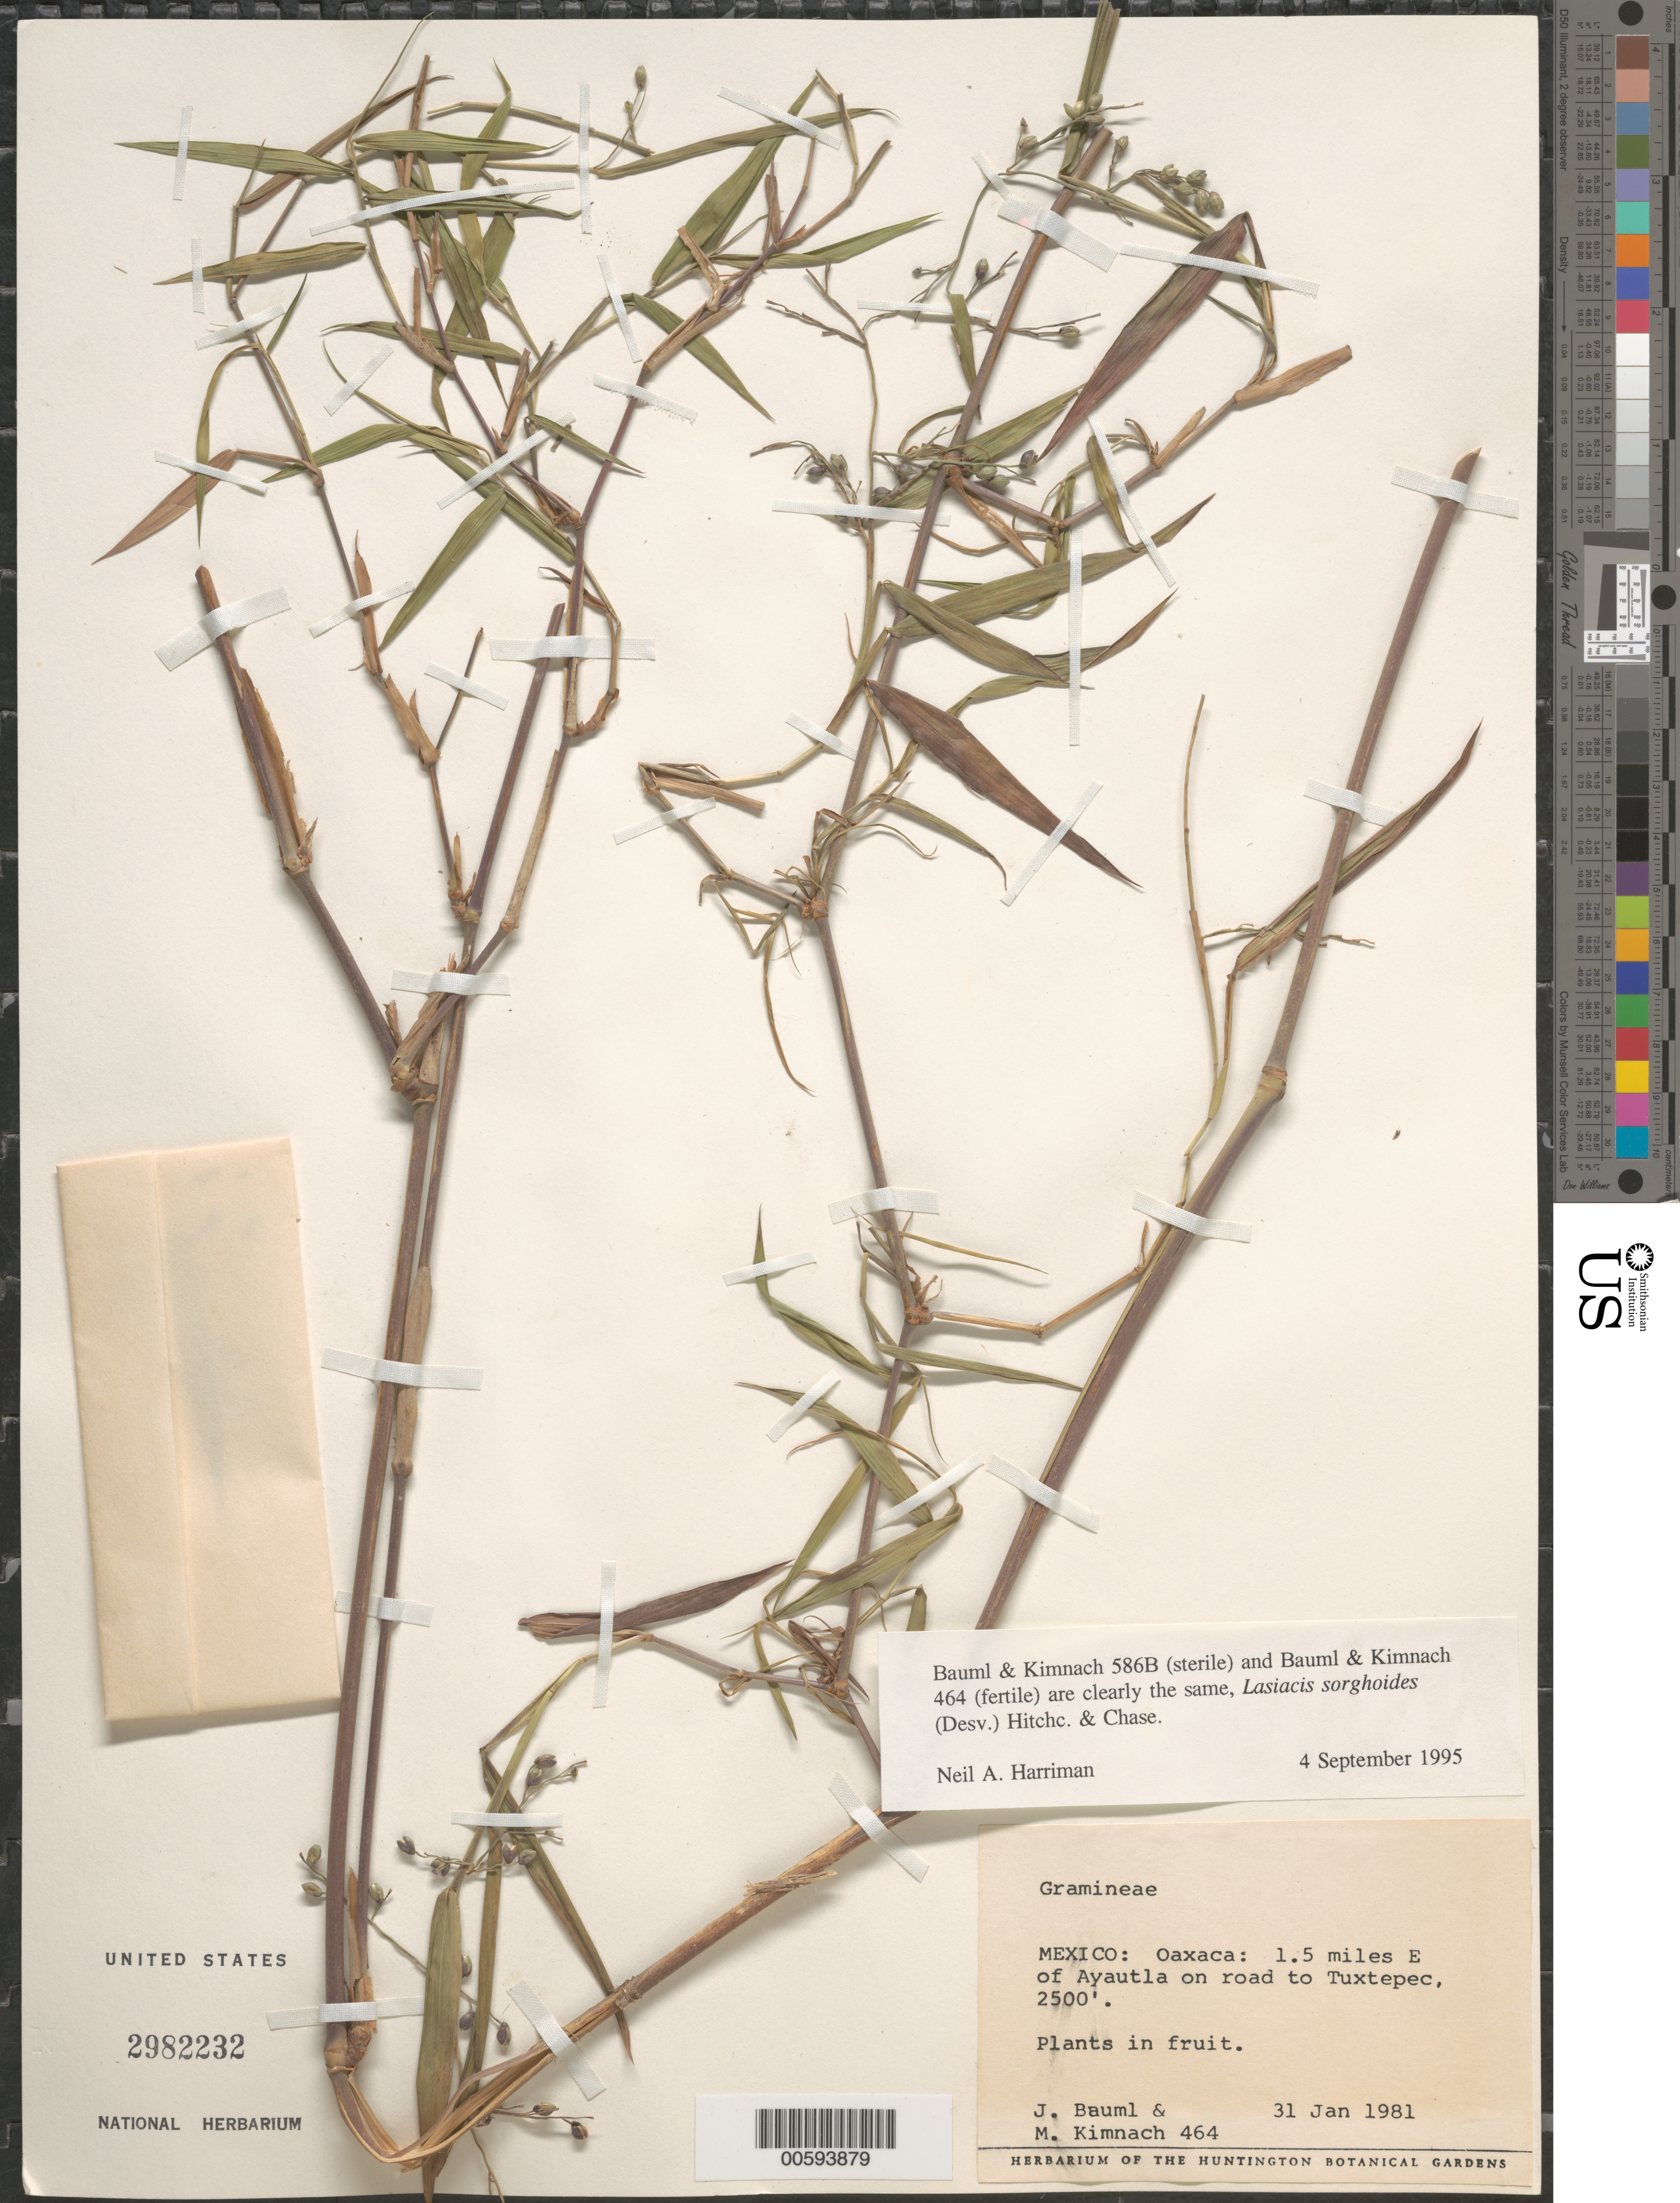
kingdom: Plantae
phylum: Tracheophyta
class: Liliopsida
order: Poales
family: Poaceae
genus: Lasiacis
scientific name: Lasiacis sorghoidea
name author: (Desv. ex Ham.) Hitchc. & Chase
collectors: J. Bauml & M. W. Kimnach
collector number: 464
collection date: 1981-01-31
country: Mexico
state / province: Oaxaca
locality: Oaxaca: 1.5 miles E of Ayautla on road to Tuxtepec.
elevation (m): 762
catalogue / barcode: US 2982232